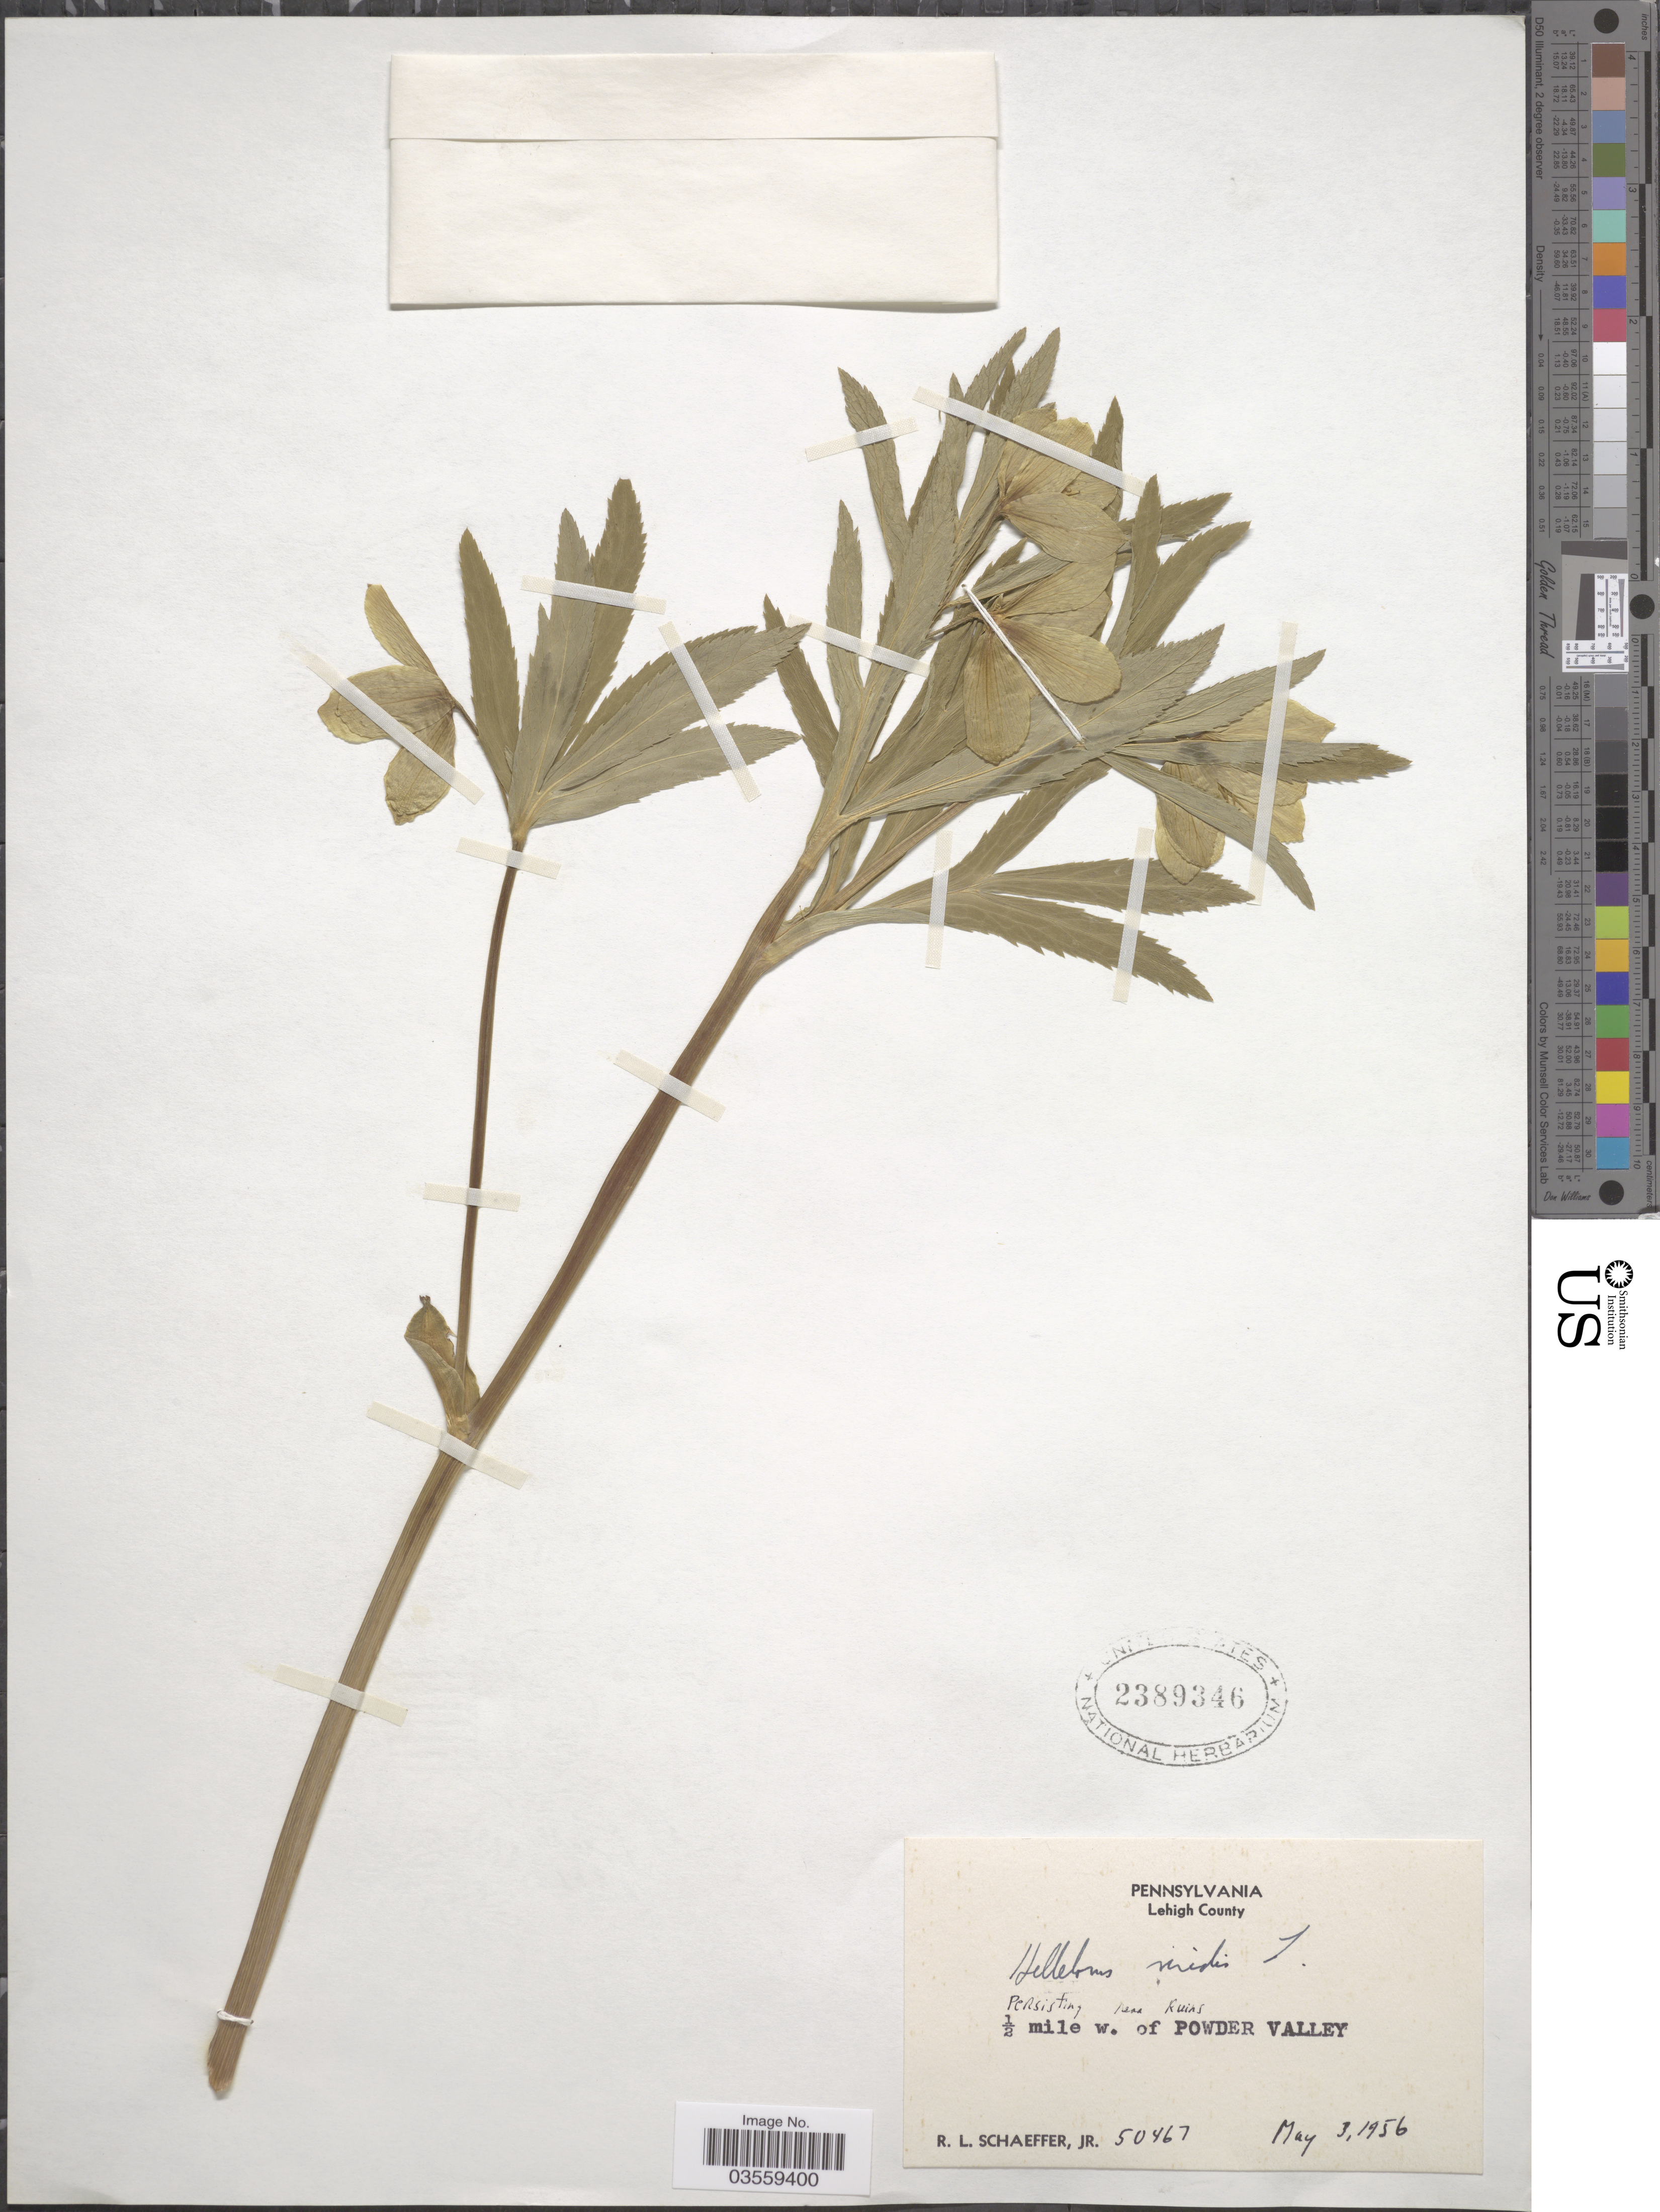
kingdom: Plantae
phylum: Tracheophyta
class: Magnoliopsida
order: Ranunculales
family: Ranunculaceae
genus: Helleborus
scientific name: Helleborus viridis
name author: L.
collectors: R. L. Schaeffer Jr.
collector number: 50467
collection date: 1956-05-03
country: United States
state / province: Pennsylvania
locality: Lehigh County. ½ mile w. of Powder Valley.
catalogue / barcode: US 2389346